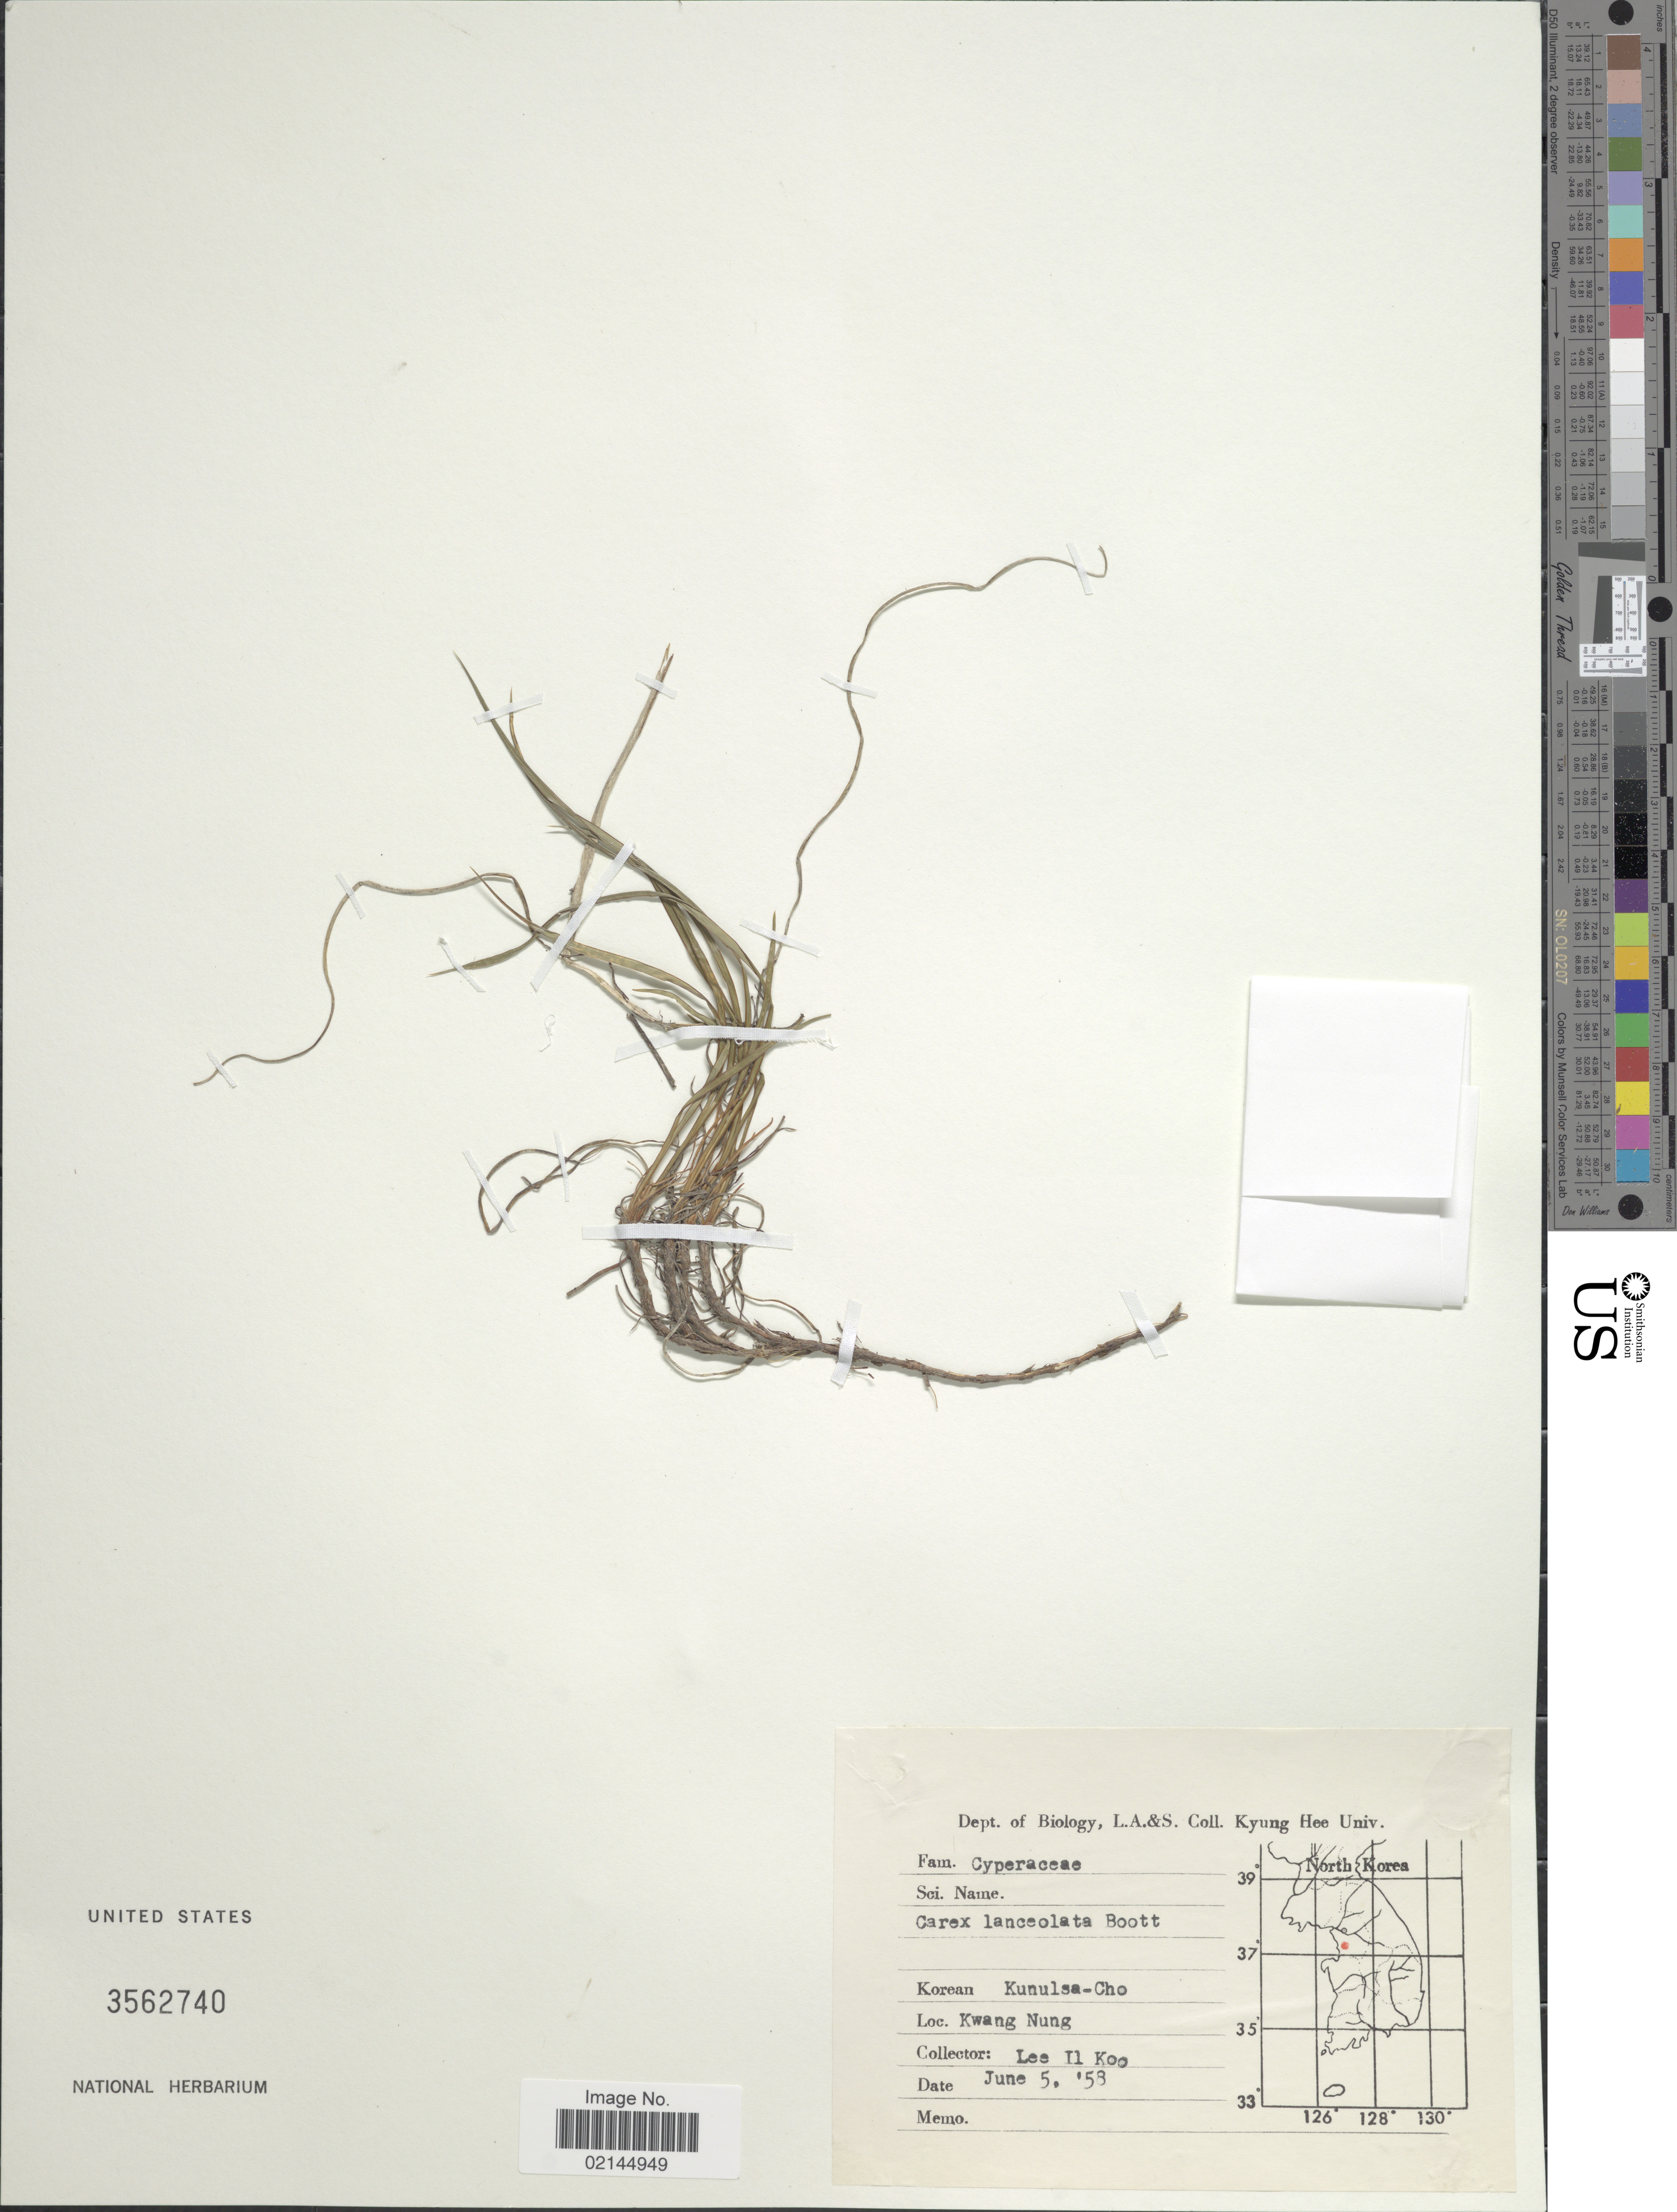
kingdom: Plantae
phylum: Tracheophyta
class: Liliopsida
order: Poales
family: Cyperaceae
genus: Carex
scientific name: Carex lanceolata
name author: Boott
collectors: Il-Ko Lee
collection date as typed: Transcribed d/m/y: 5/6/58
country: South Korea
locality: Kwang Nung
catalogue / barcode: US 3562740